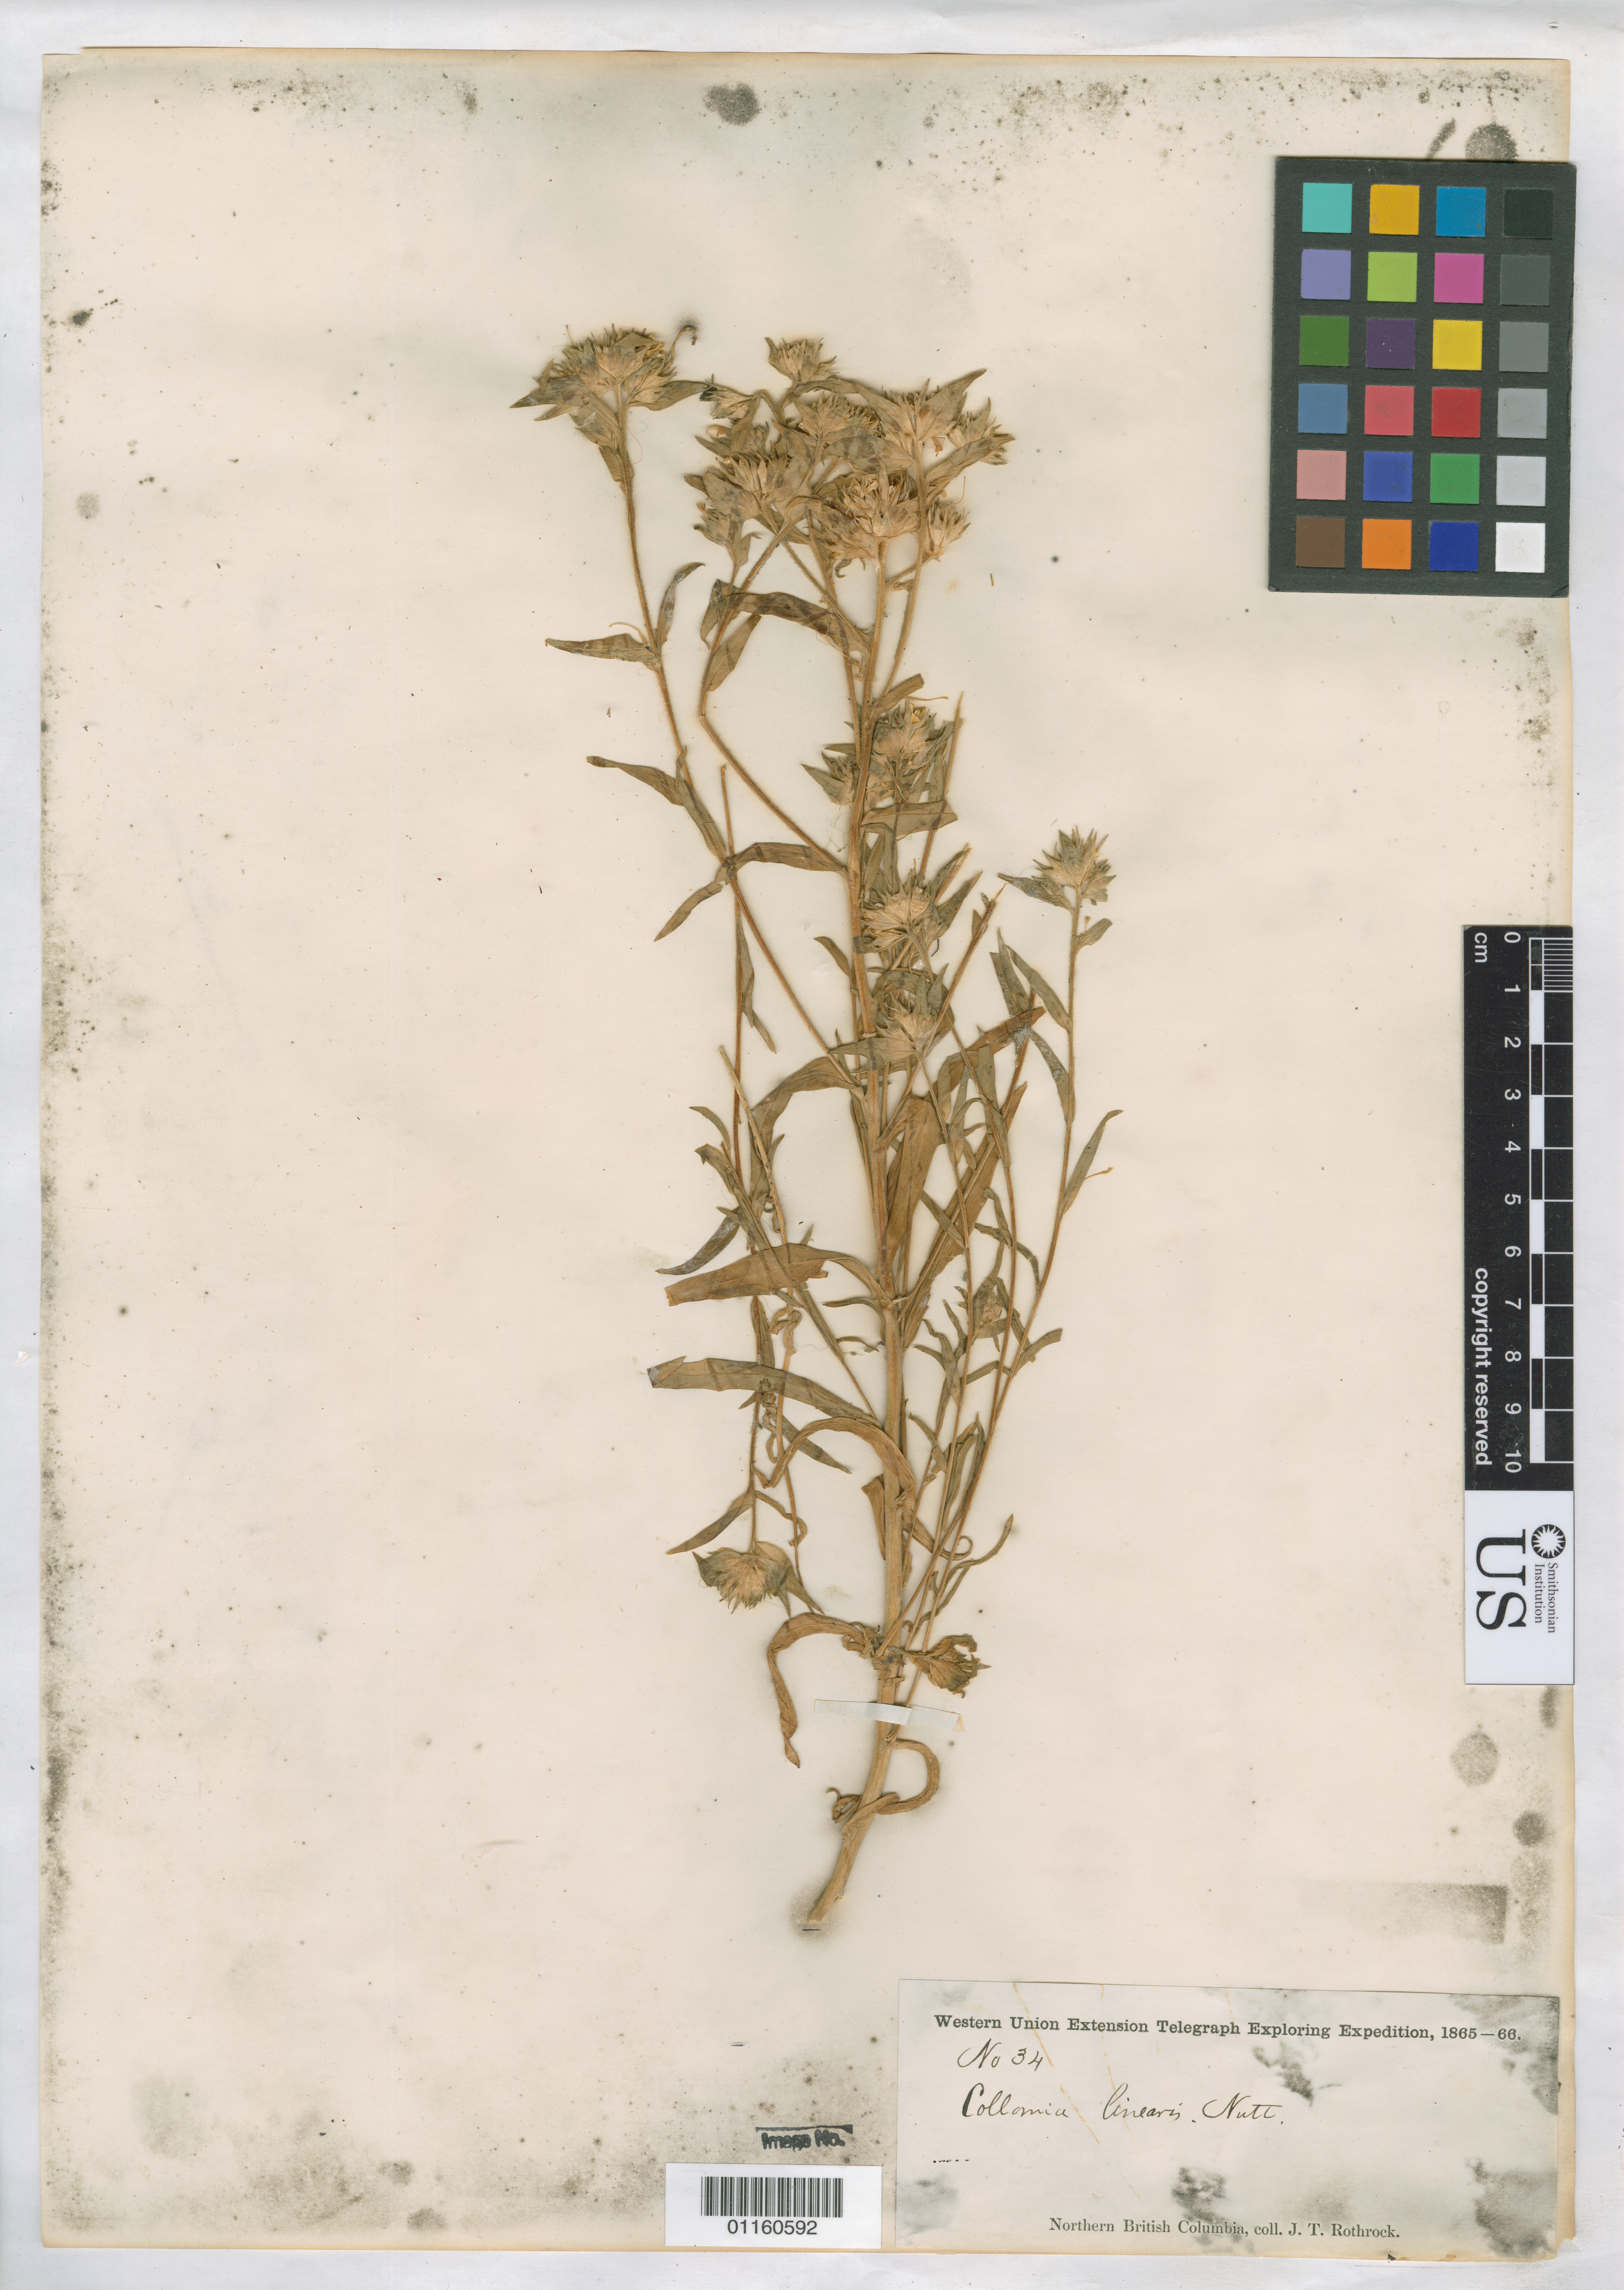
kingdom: Plantae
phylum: Tracheophyta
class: Magnoliopsida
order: Ericales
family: Polemoniaceae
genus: Collomia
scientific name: Collomia linearis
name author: Nutt.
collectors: J. T. Rothrock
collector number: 34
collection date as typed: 1865 to -- --- 1866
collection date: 1865/1866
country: Canada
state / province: British Columbia